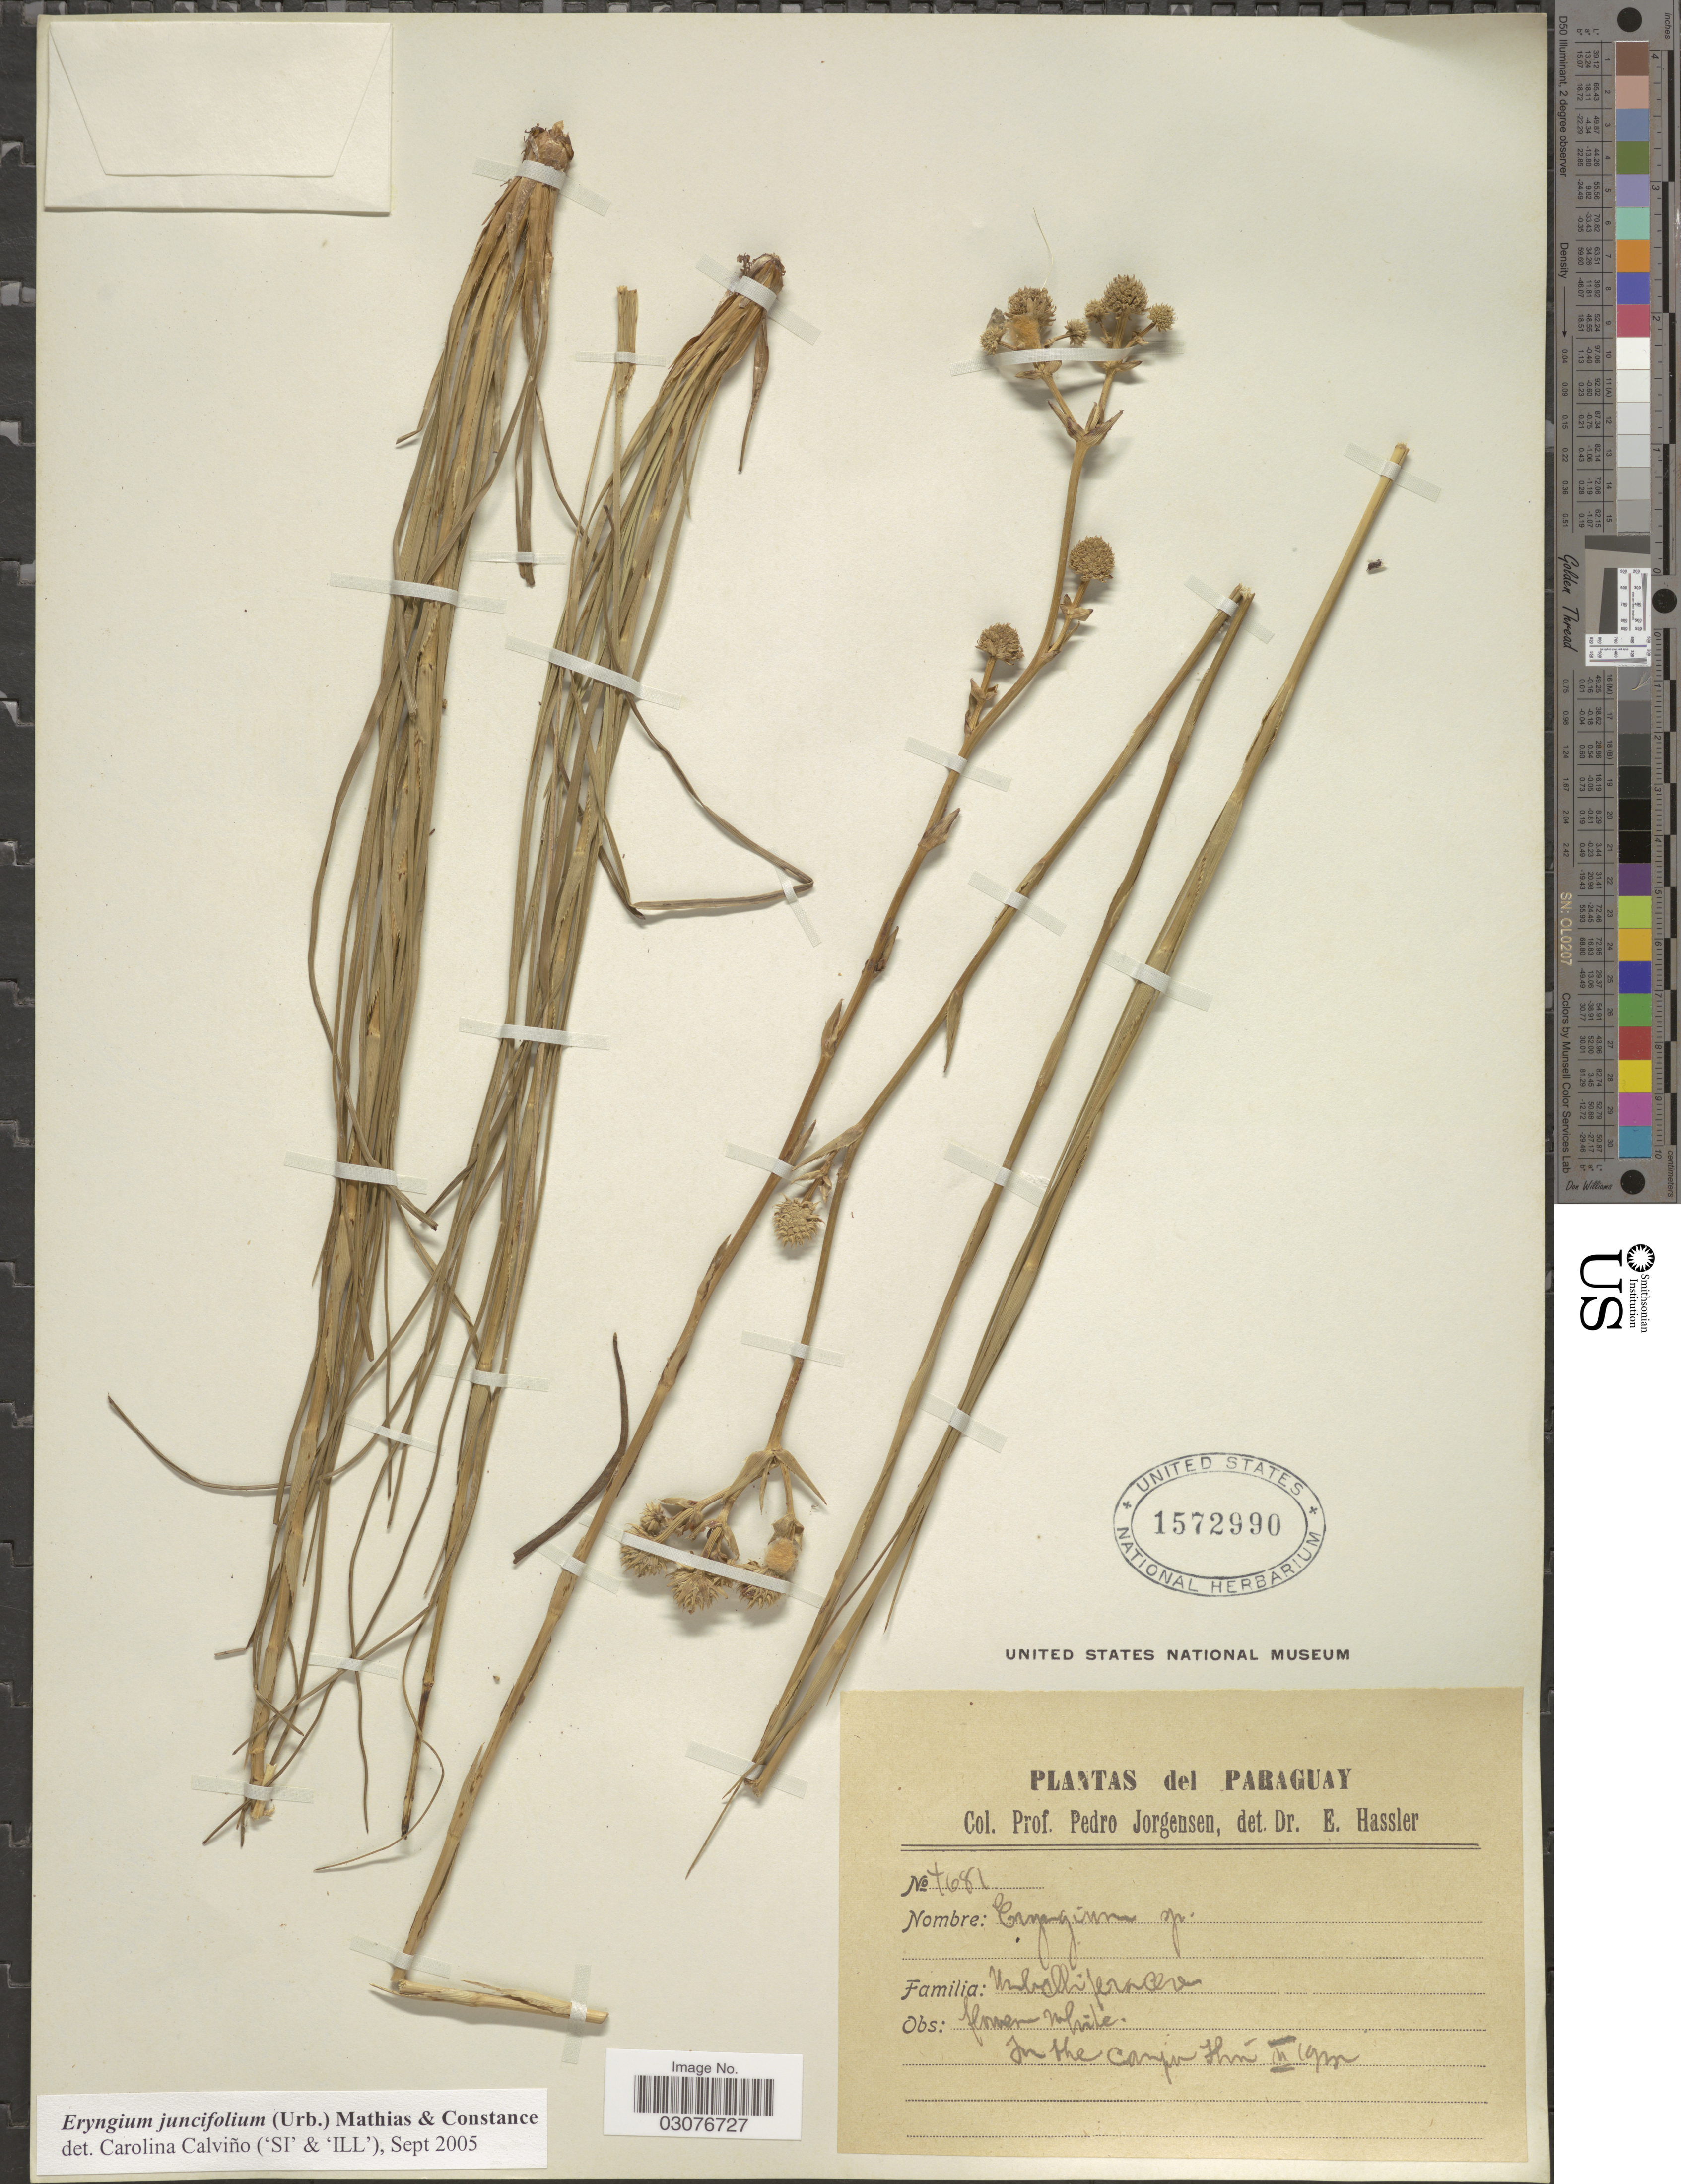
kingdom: Plantae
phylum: Tracheophyta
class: Magnoliopsida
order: Apiales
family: Apiaceae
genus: Eryngium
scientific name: Eryngium juncifolium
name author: (Urb.) Math. & Const.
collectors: P. Jörgensen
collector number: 4681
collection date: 1924-03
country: Paraguay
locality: In the campo Ihu.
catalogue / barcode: US 1572990